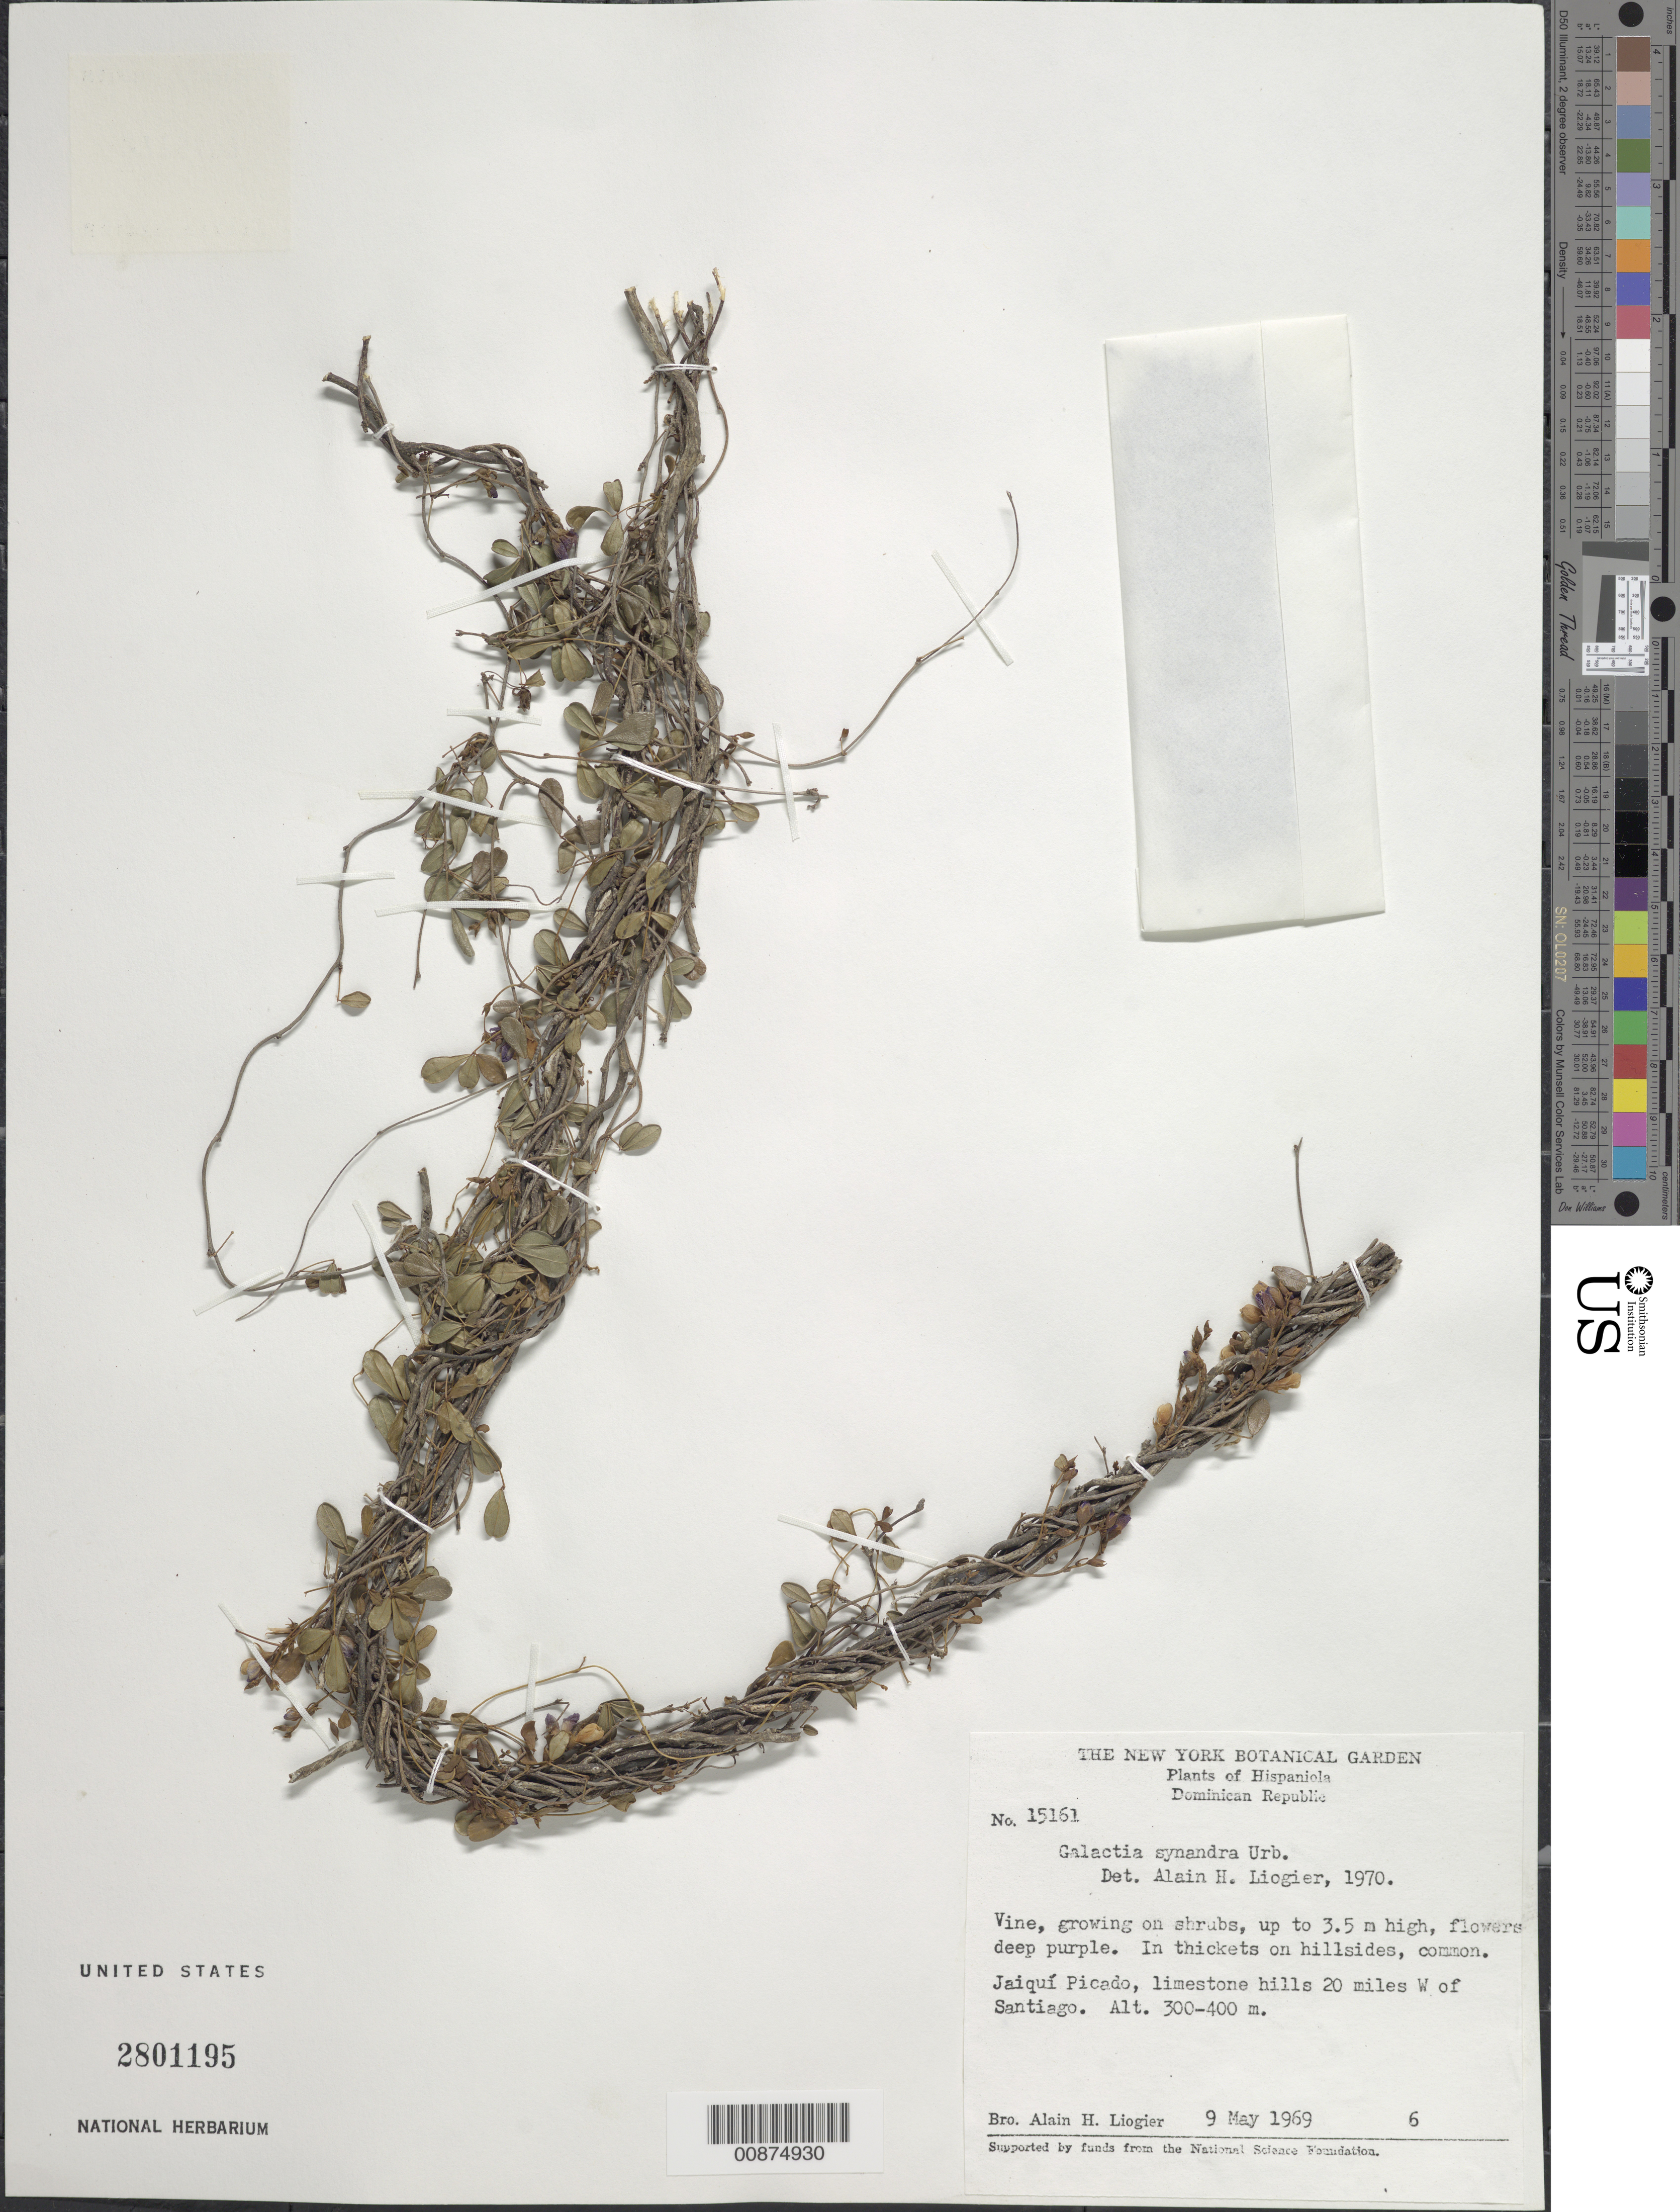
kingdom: Plantae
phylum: Tracheophyta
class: Magnoliopsida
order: Fabales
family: Fabaceae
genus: Galactia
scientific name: Galactia synandra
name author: Urb.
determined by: Liogier, Alain H.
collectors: A. H. Liogier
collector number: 15161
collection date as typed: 09 May 1969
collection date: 1969-05-09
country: Dominican Republic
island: Hispaniola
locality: Jaiquí Picado, limestone hills 20 miles W of Santiago.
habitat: Vine growing on shrubs. In thickets on hillsides. Limestone hills.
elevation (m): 300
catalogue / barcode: US 2801195